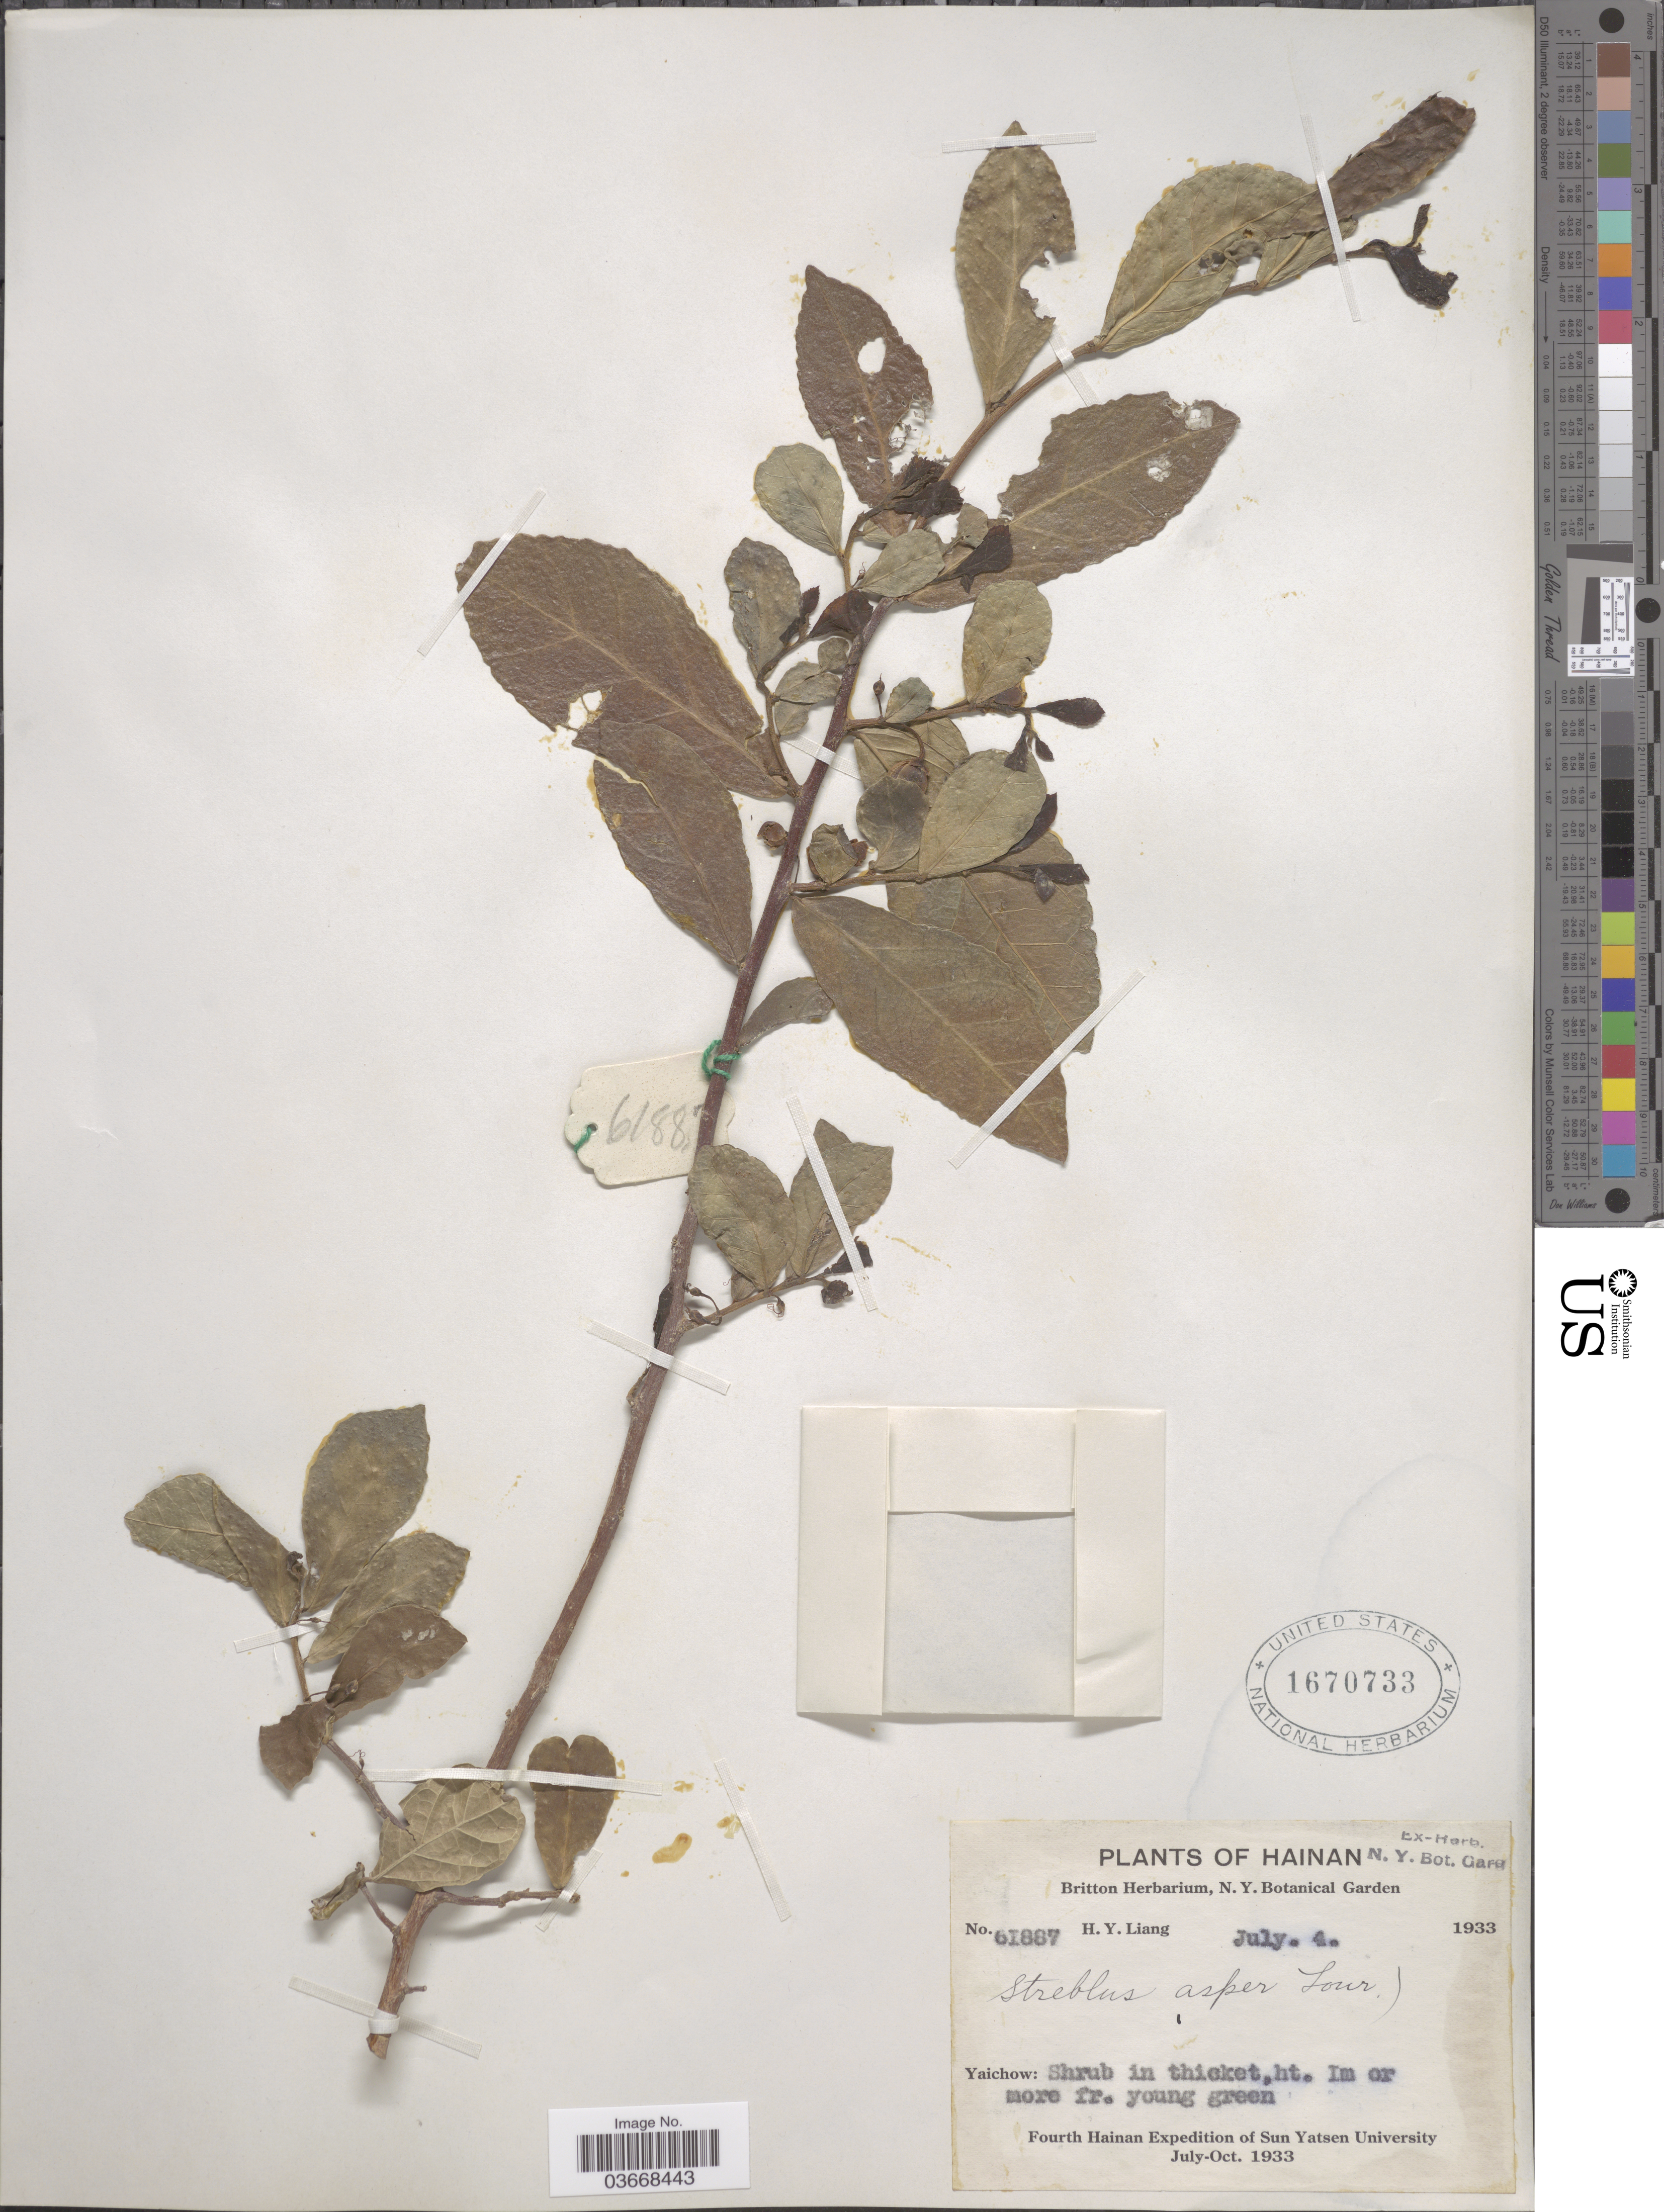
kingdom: Plantae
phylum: Tracheophyta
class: Magnoliopsida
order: Rosales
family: Moraceae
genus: Streblus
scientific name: Streblus asper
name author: Lour.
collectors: H. Y. Liang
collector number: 61887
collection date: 1933-07-04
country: China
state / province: Hainan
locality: Yaichow.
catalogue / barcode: US 1670733